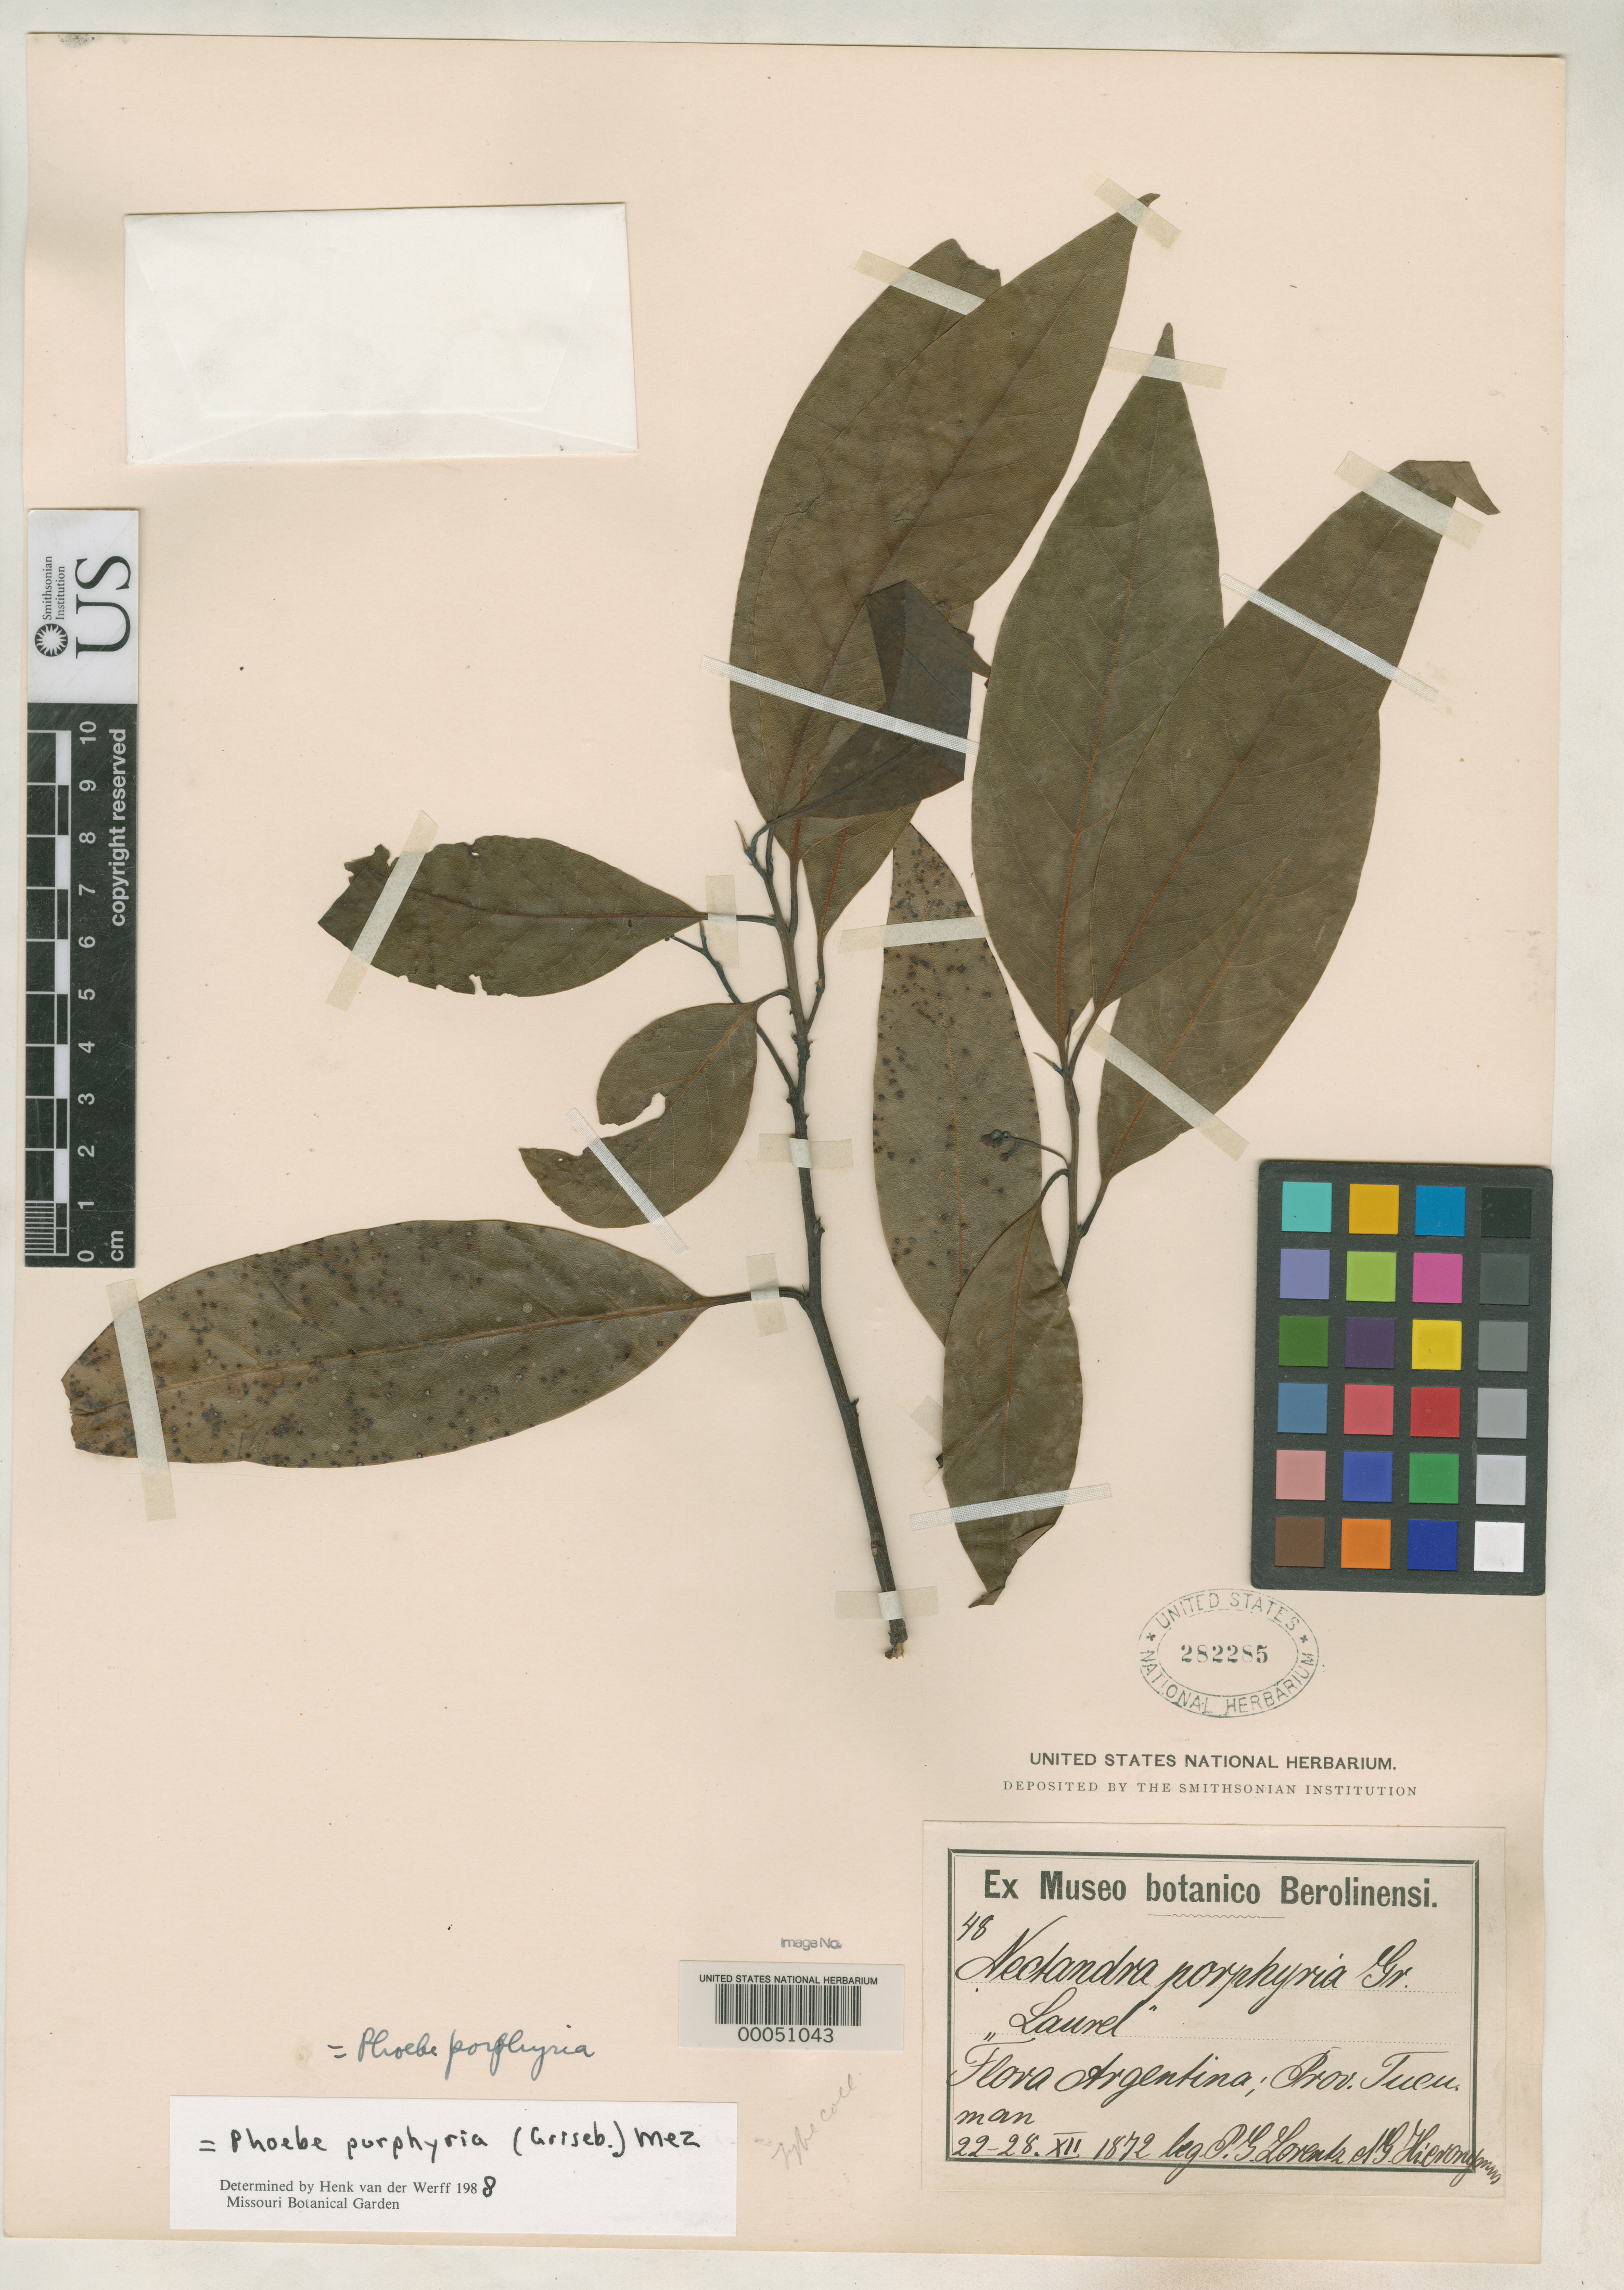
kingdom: Plantae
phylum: Tracheophyta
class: Magnoliopsida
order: Laurales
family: Lauraceae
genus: Nectandra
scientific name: Nectandra porphyria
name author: Griseb.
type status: Type Collection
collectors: P. G. Lorentz & G. H. Hieronymus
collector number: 48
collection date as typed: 22 Dec 1872 to 28 Dec 1872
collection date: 1872-12-22/1872-12-28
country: Argentina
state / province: Tucumán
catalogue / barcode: US 282285